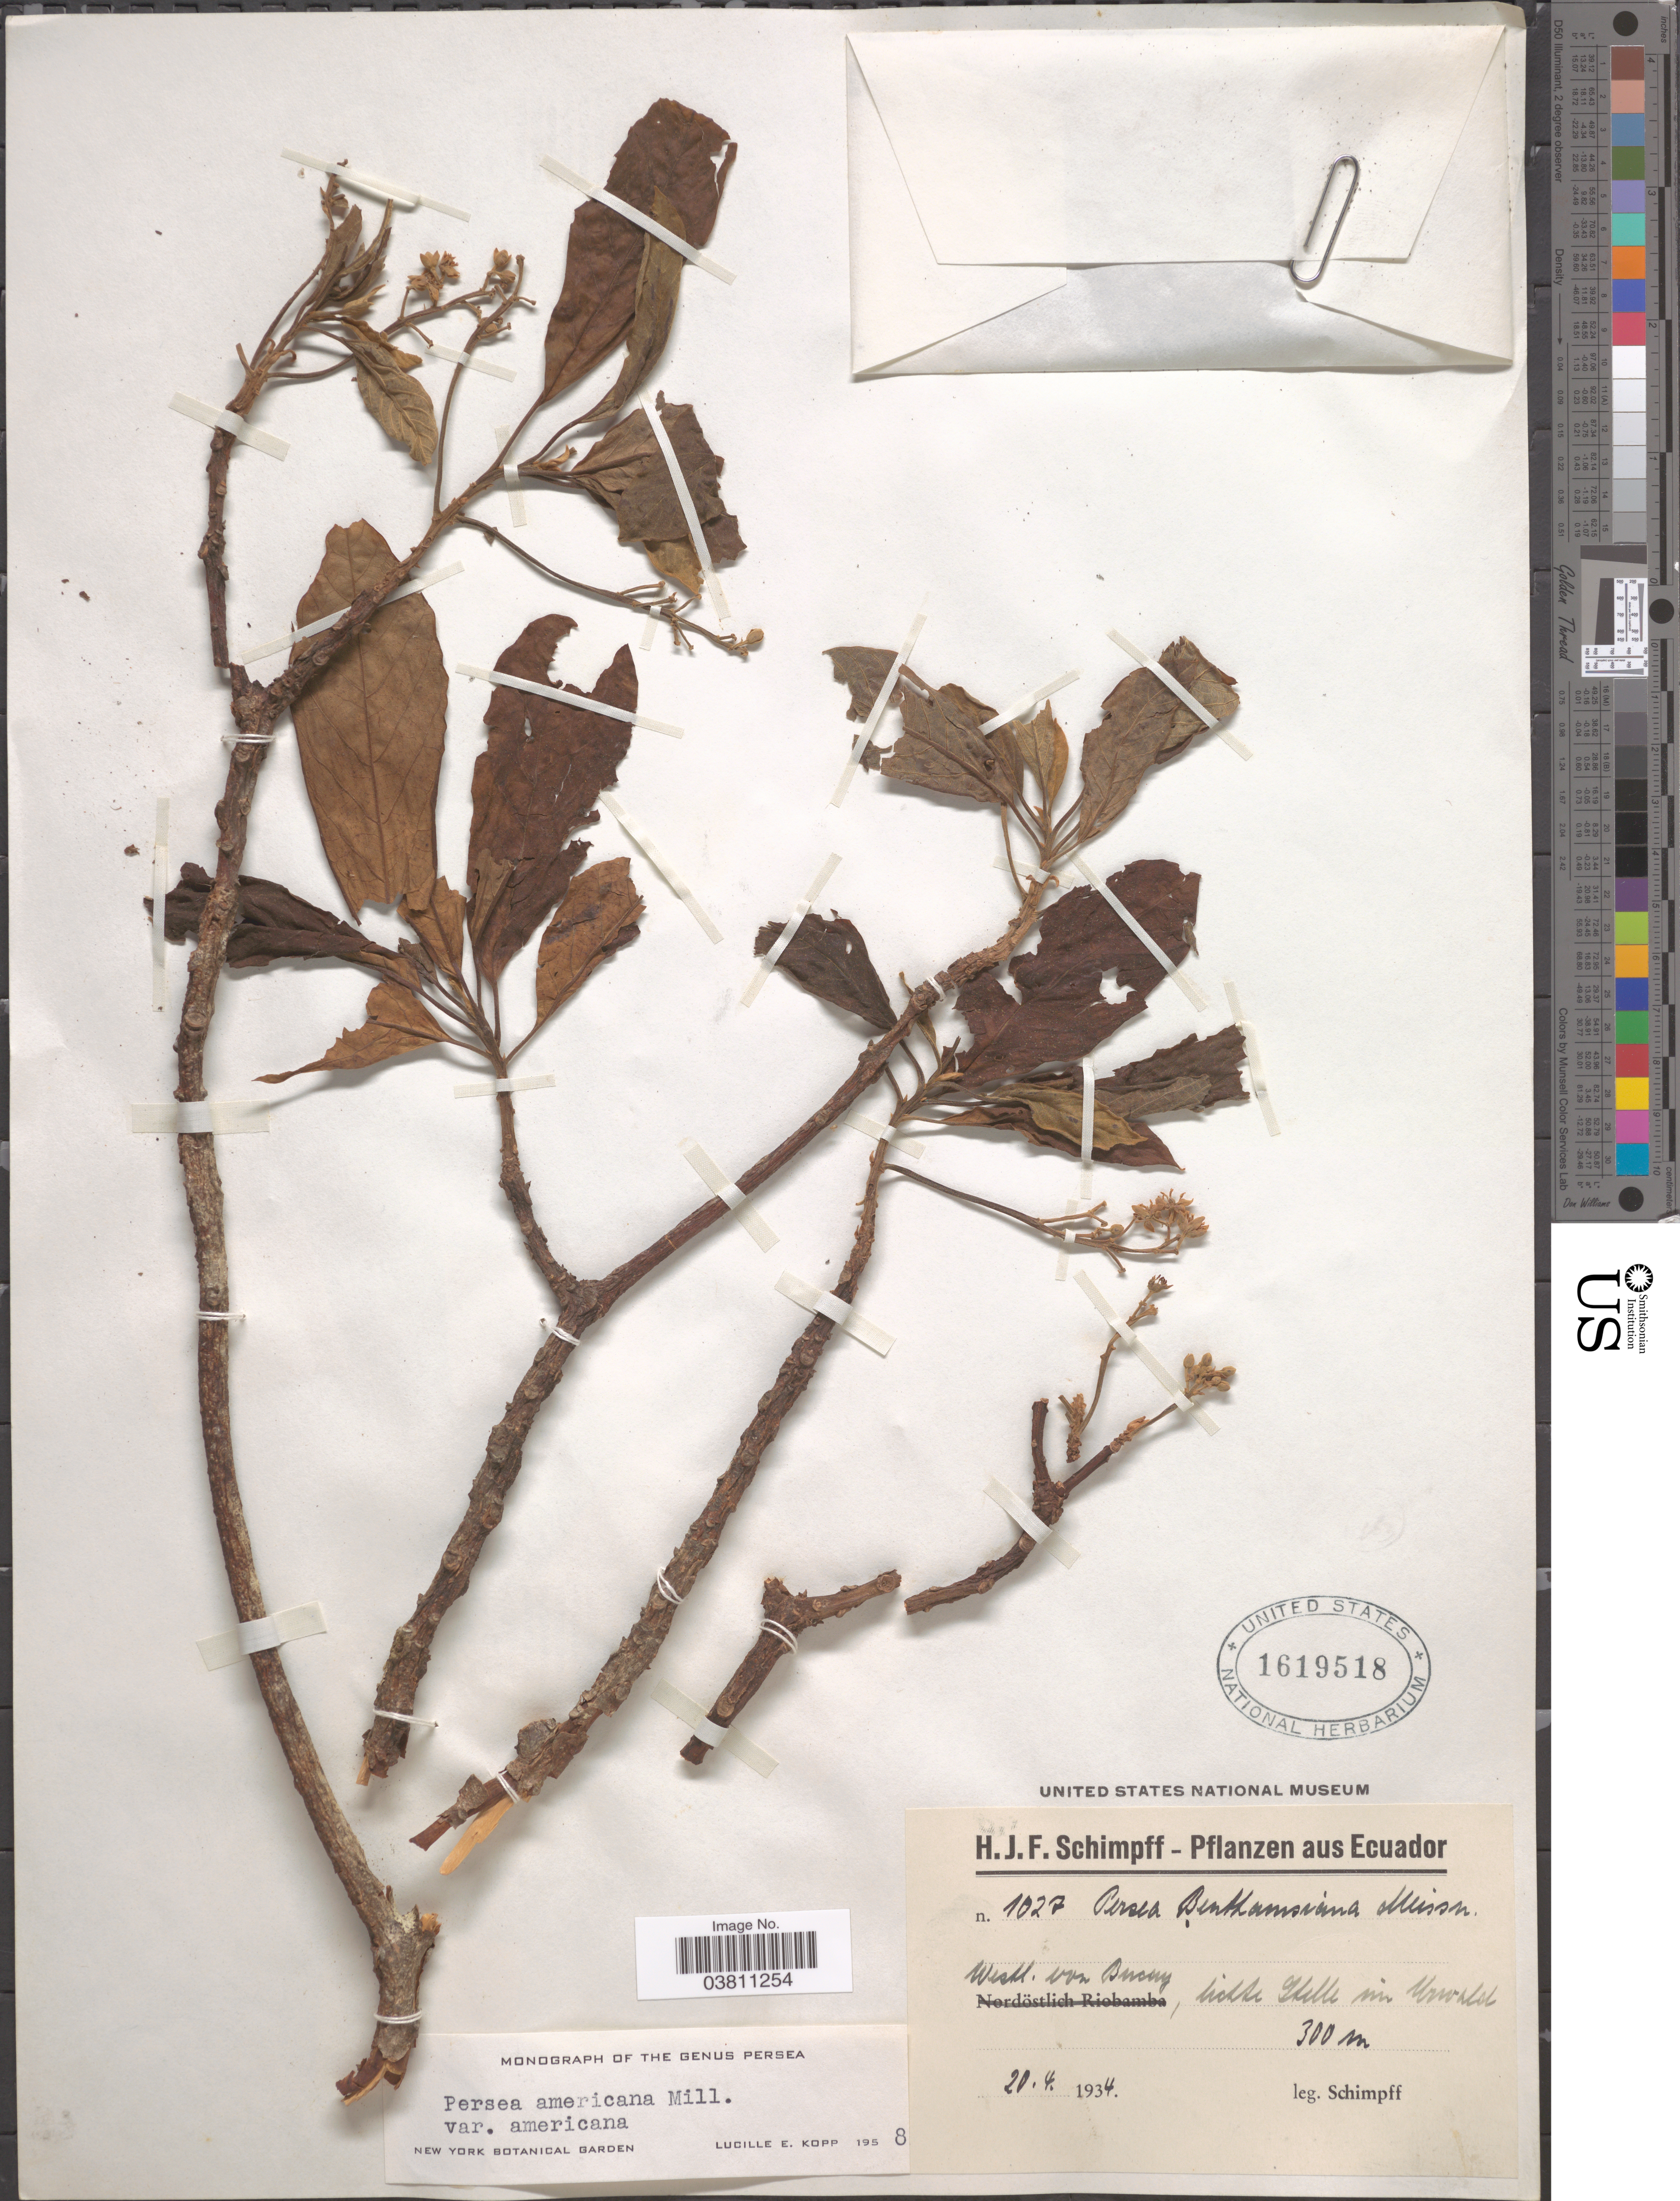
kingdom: Plantae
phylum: Tracheophyta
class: Magnoliopsida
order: Laurales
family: Lauraceae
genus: Persea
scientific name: Persea americana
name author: Mill.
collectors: H. Schimpff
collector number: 1027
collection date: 1934-04-20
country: Ecuador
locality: Westl. von Bucuy, lichte Stelle im Urwald.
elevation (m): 300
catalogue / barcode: US 1619518